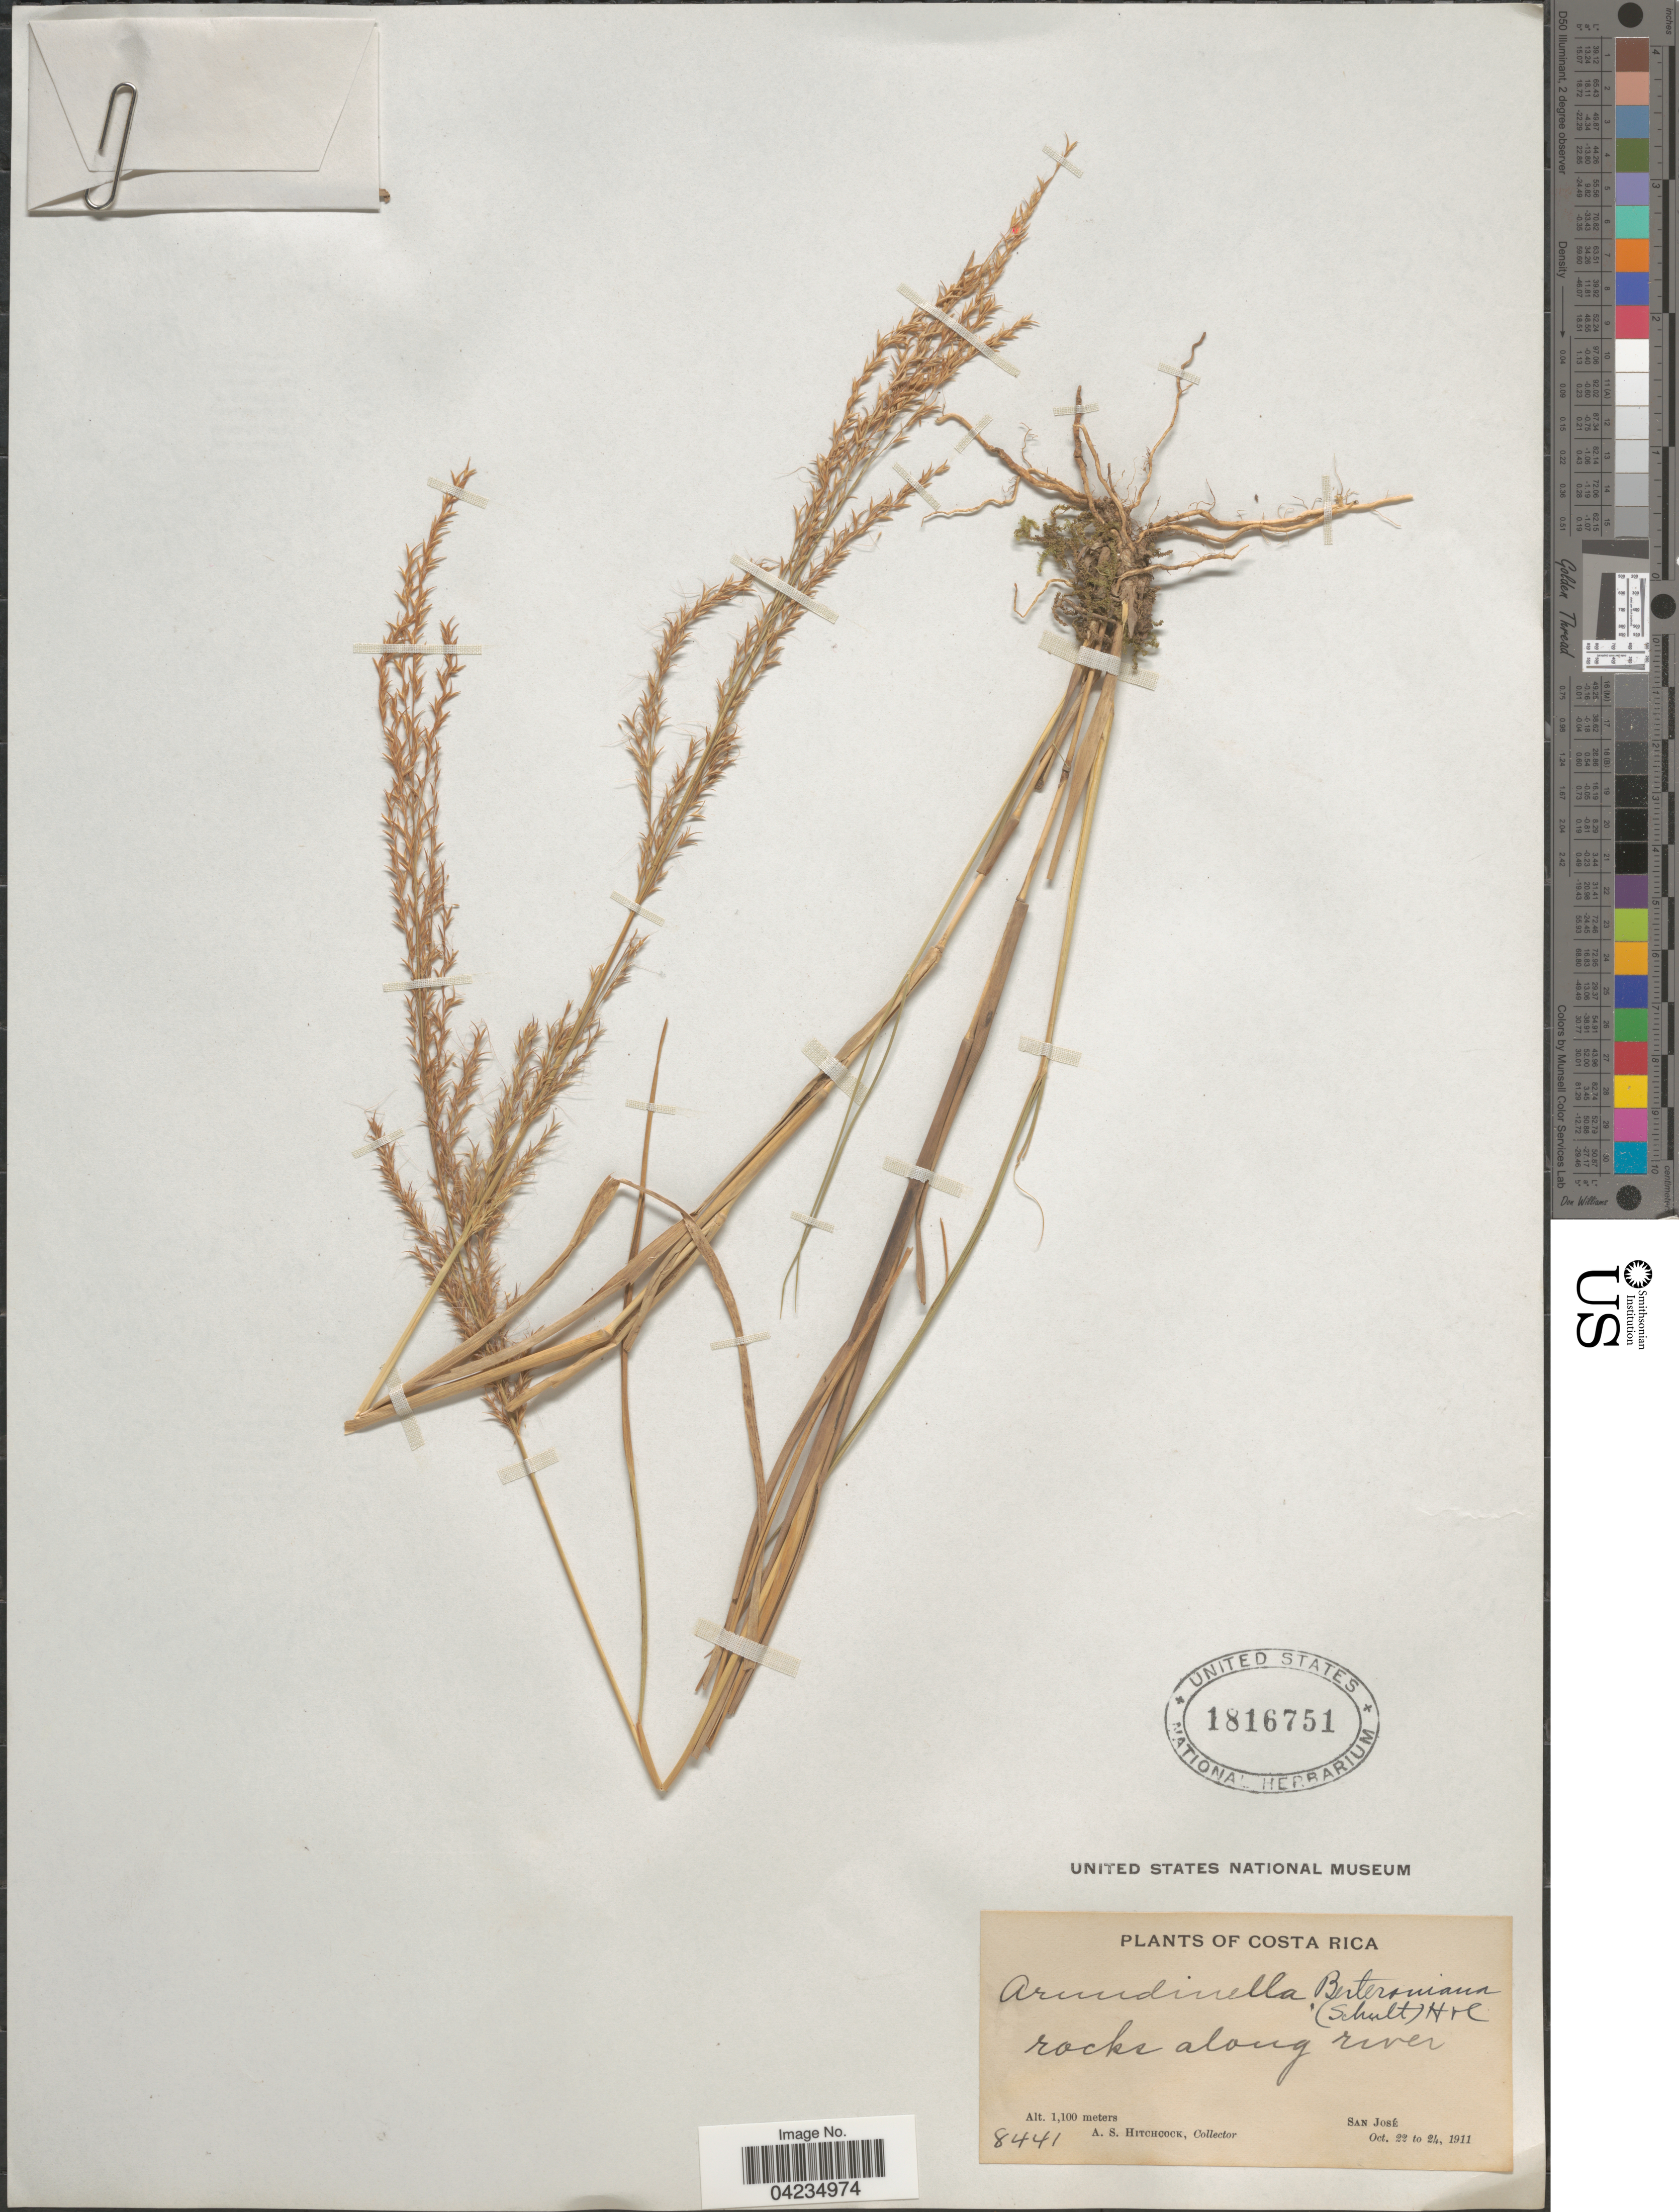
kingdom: Plantae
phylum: Tracheophyta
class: Liliopsida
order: Poales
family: Poaceae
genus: Arundinella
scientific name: Arundinella berteroniana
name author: (Schult.) Hitchc. & Chase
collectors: A. S. Hitchcock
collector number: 8441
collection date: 1911-10-22/1911-10-24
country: Costa Rica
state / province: San José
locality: Rock along river.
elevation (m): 1100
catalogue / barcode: US 1816751